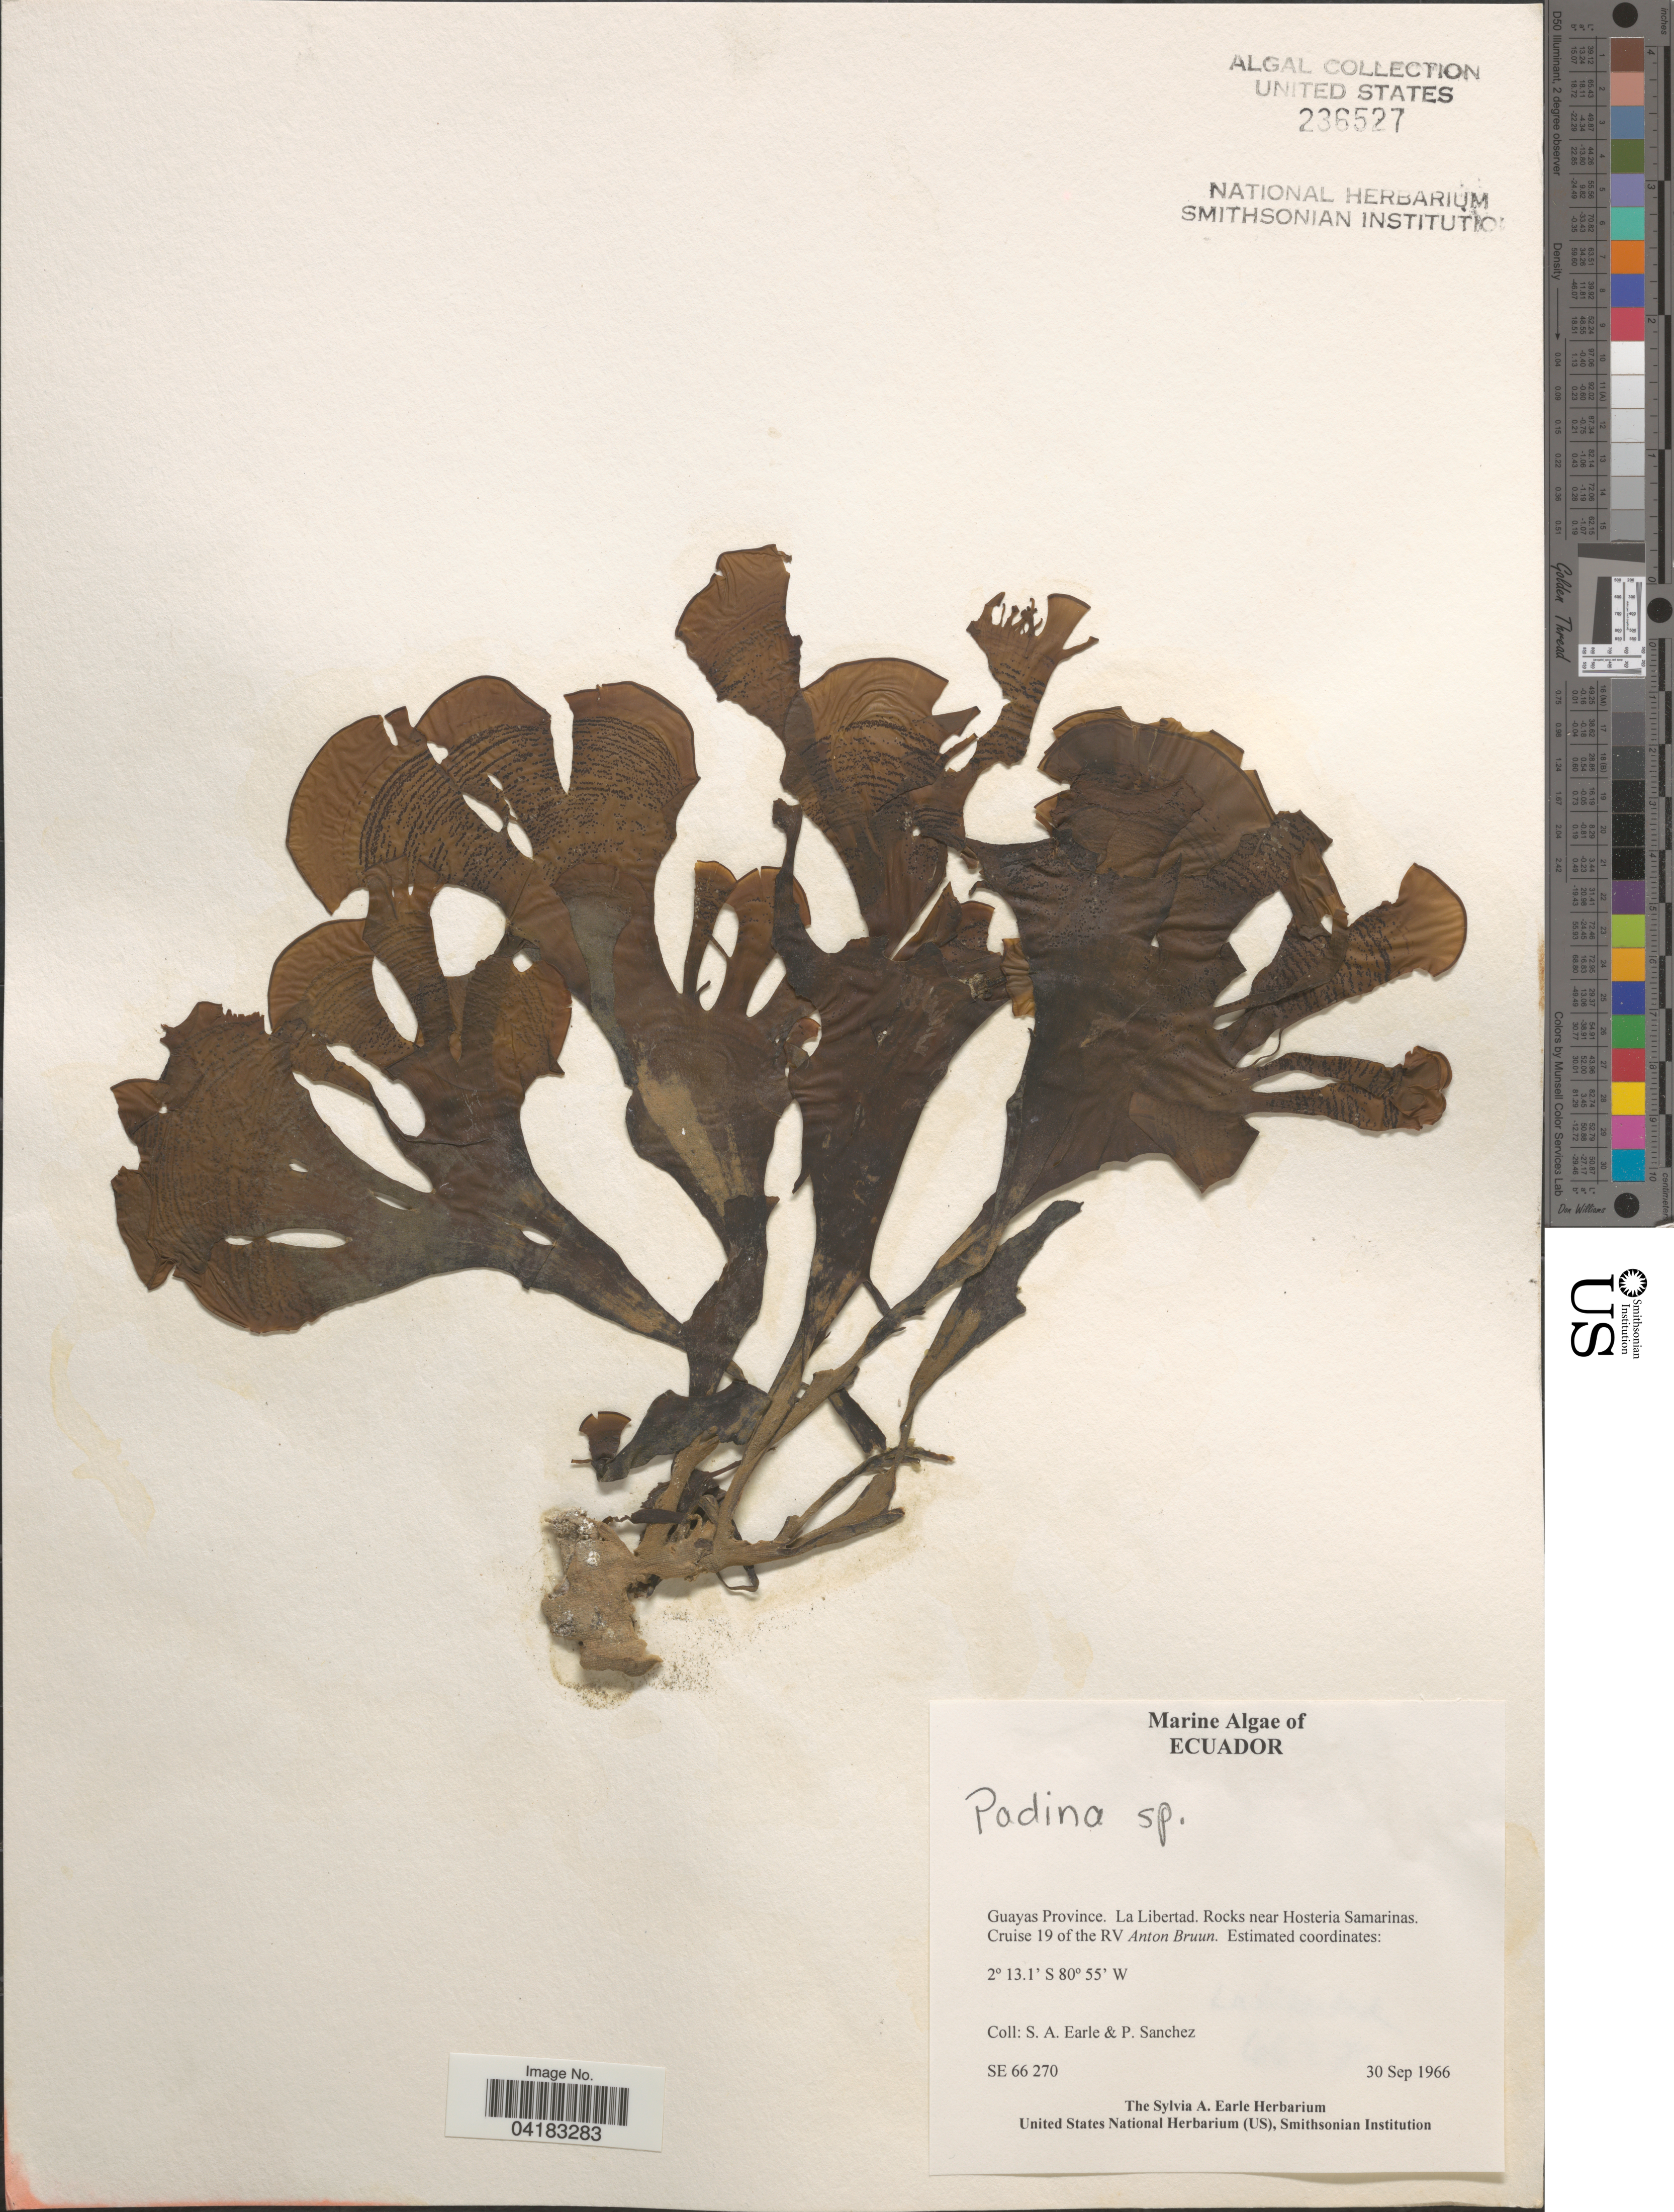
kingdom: Chromista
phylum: Ochrophyta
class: Phaeophyceae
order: Dictyotales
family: Dictyotaceae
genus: Padina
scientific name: Padina sp.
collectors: S. A. Earle & P. Sanchez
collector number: SE66270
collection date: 1966-09-30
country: Ecuador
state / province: Guayas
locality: La Libertad. Rocks near Hosteria Samarinas. Cruise 19 of the RV Anton Bruun.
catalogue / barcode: US 236527